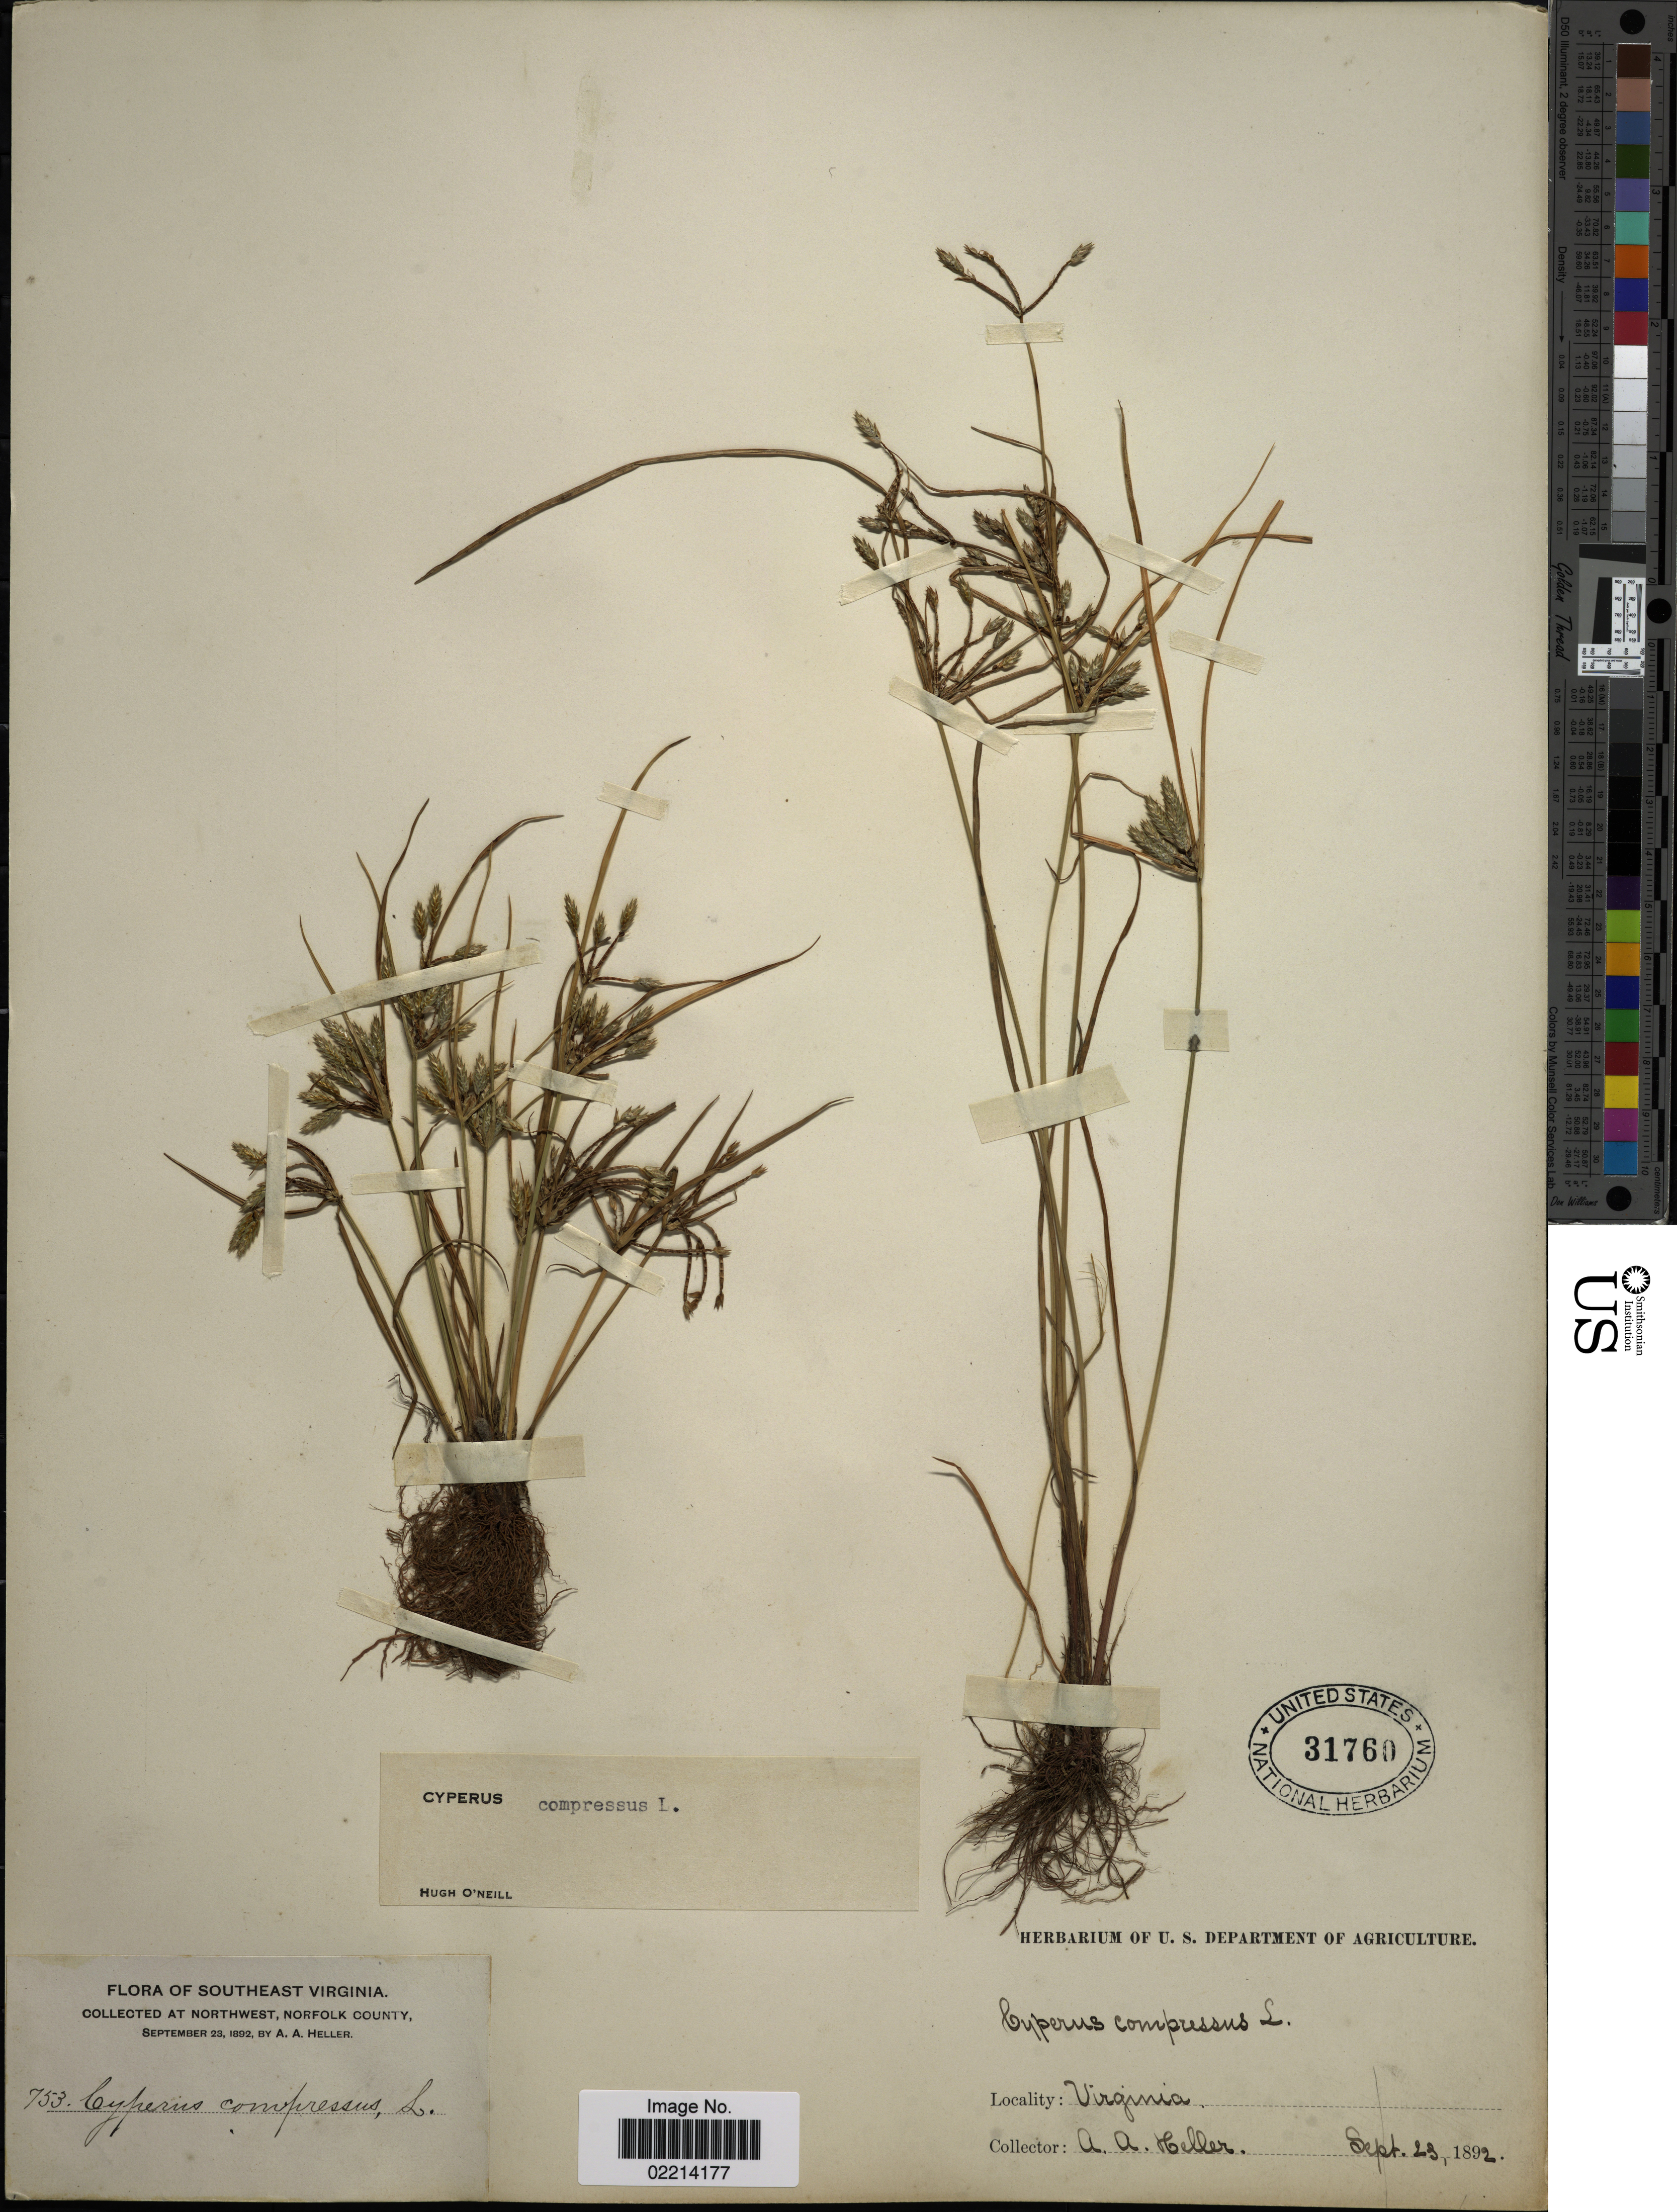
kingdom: Plantae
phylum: Tracheophyta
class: Liliopsida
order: Poales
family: Cyperaceae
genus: Cyperus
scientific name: Cyperus compressus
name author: L.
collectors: A. A. Heller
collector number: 753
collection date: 1892-09-23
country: United States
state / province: Virginia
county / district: City of Norfolk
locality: Southeast Virginia. At Northwest, Norfolk County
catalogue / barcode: US 31760